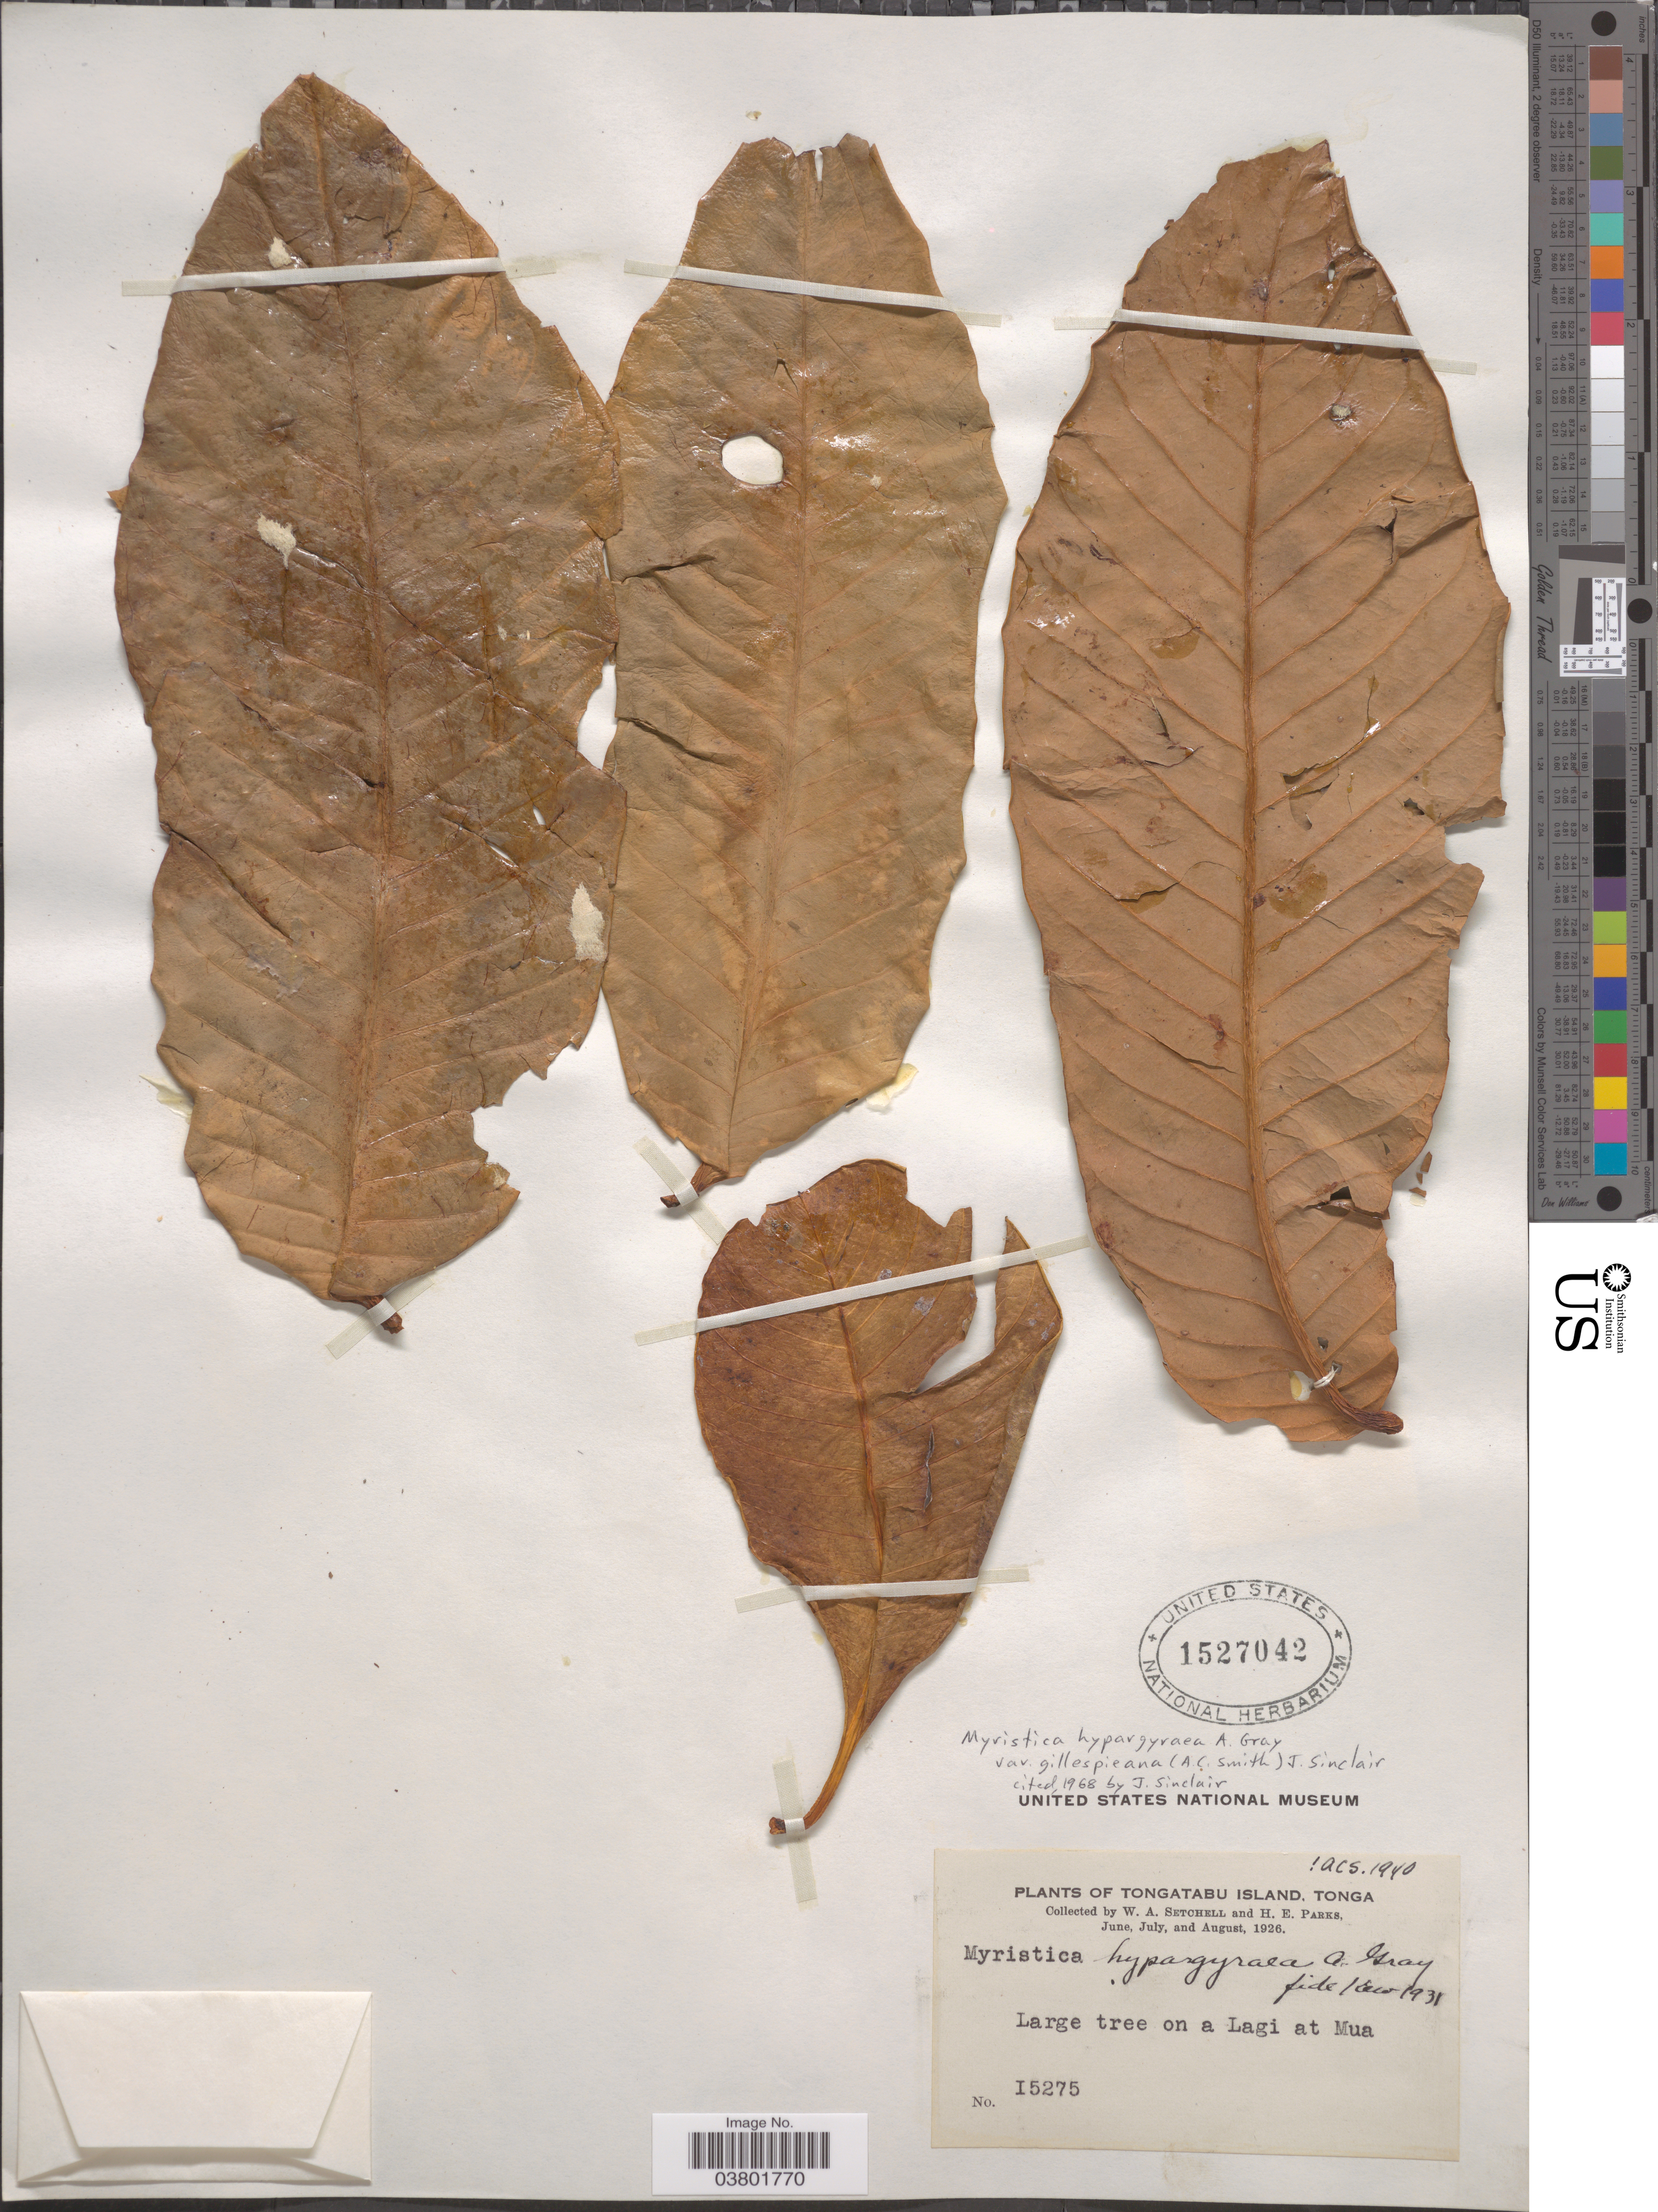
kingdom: Plantae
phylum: Tracheophyta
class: Magnoliopsida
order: Magnoliales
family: Myristicaceae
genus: Myristica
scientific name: Myristica gillespieana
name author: A.C. Sm.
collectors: W. Setchell & H. E. Parks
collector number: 15275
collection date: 1926-06/1926-08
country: Tonga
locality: Tongatabu Island. On a Lagi at Mua.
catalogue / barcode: US 1527042